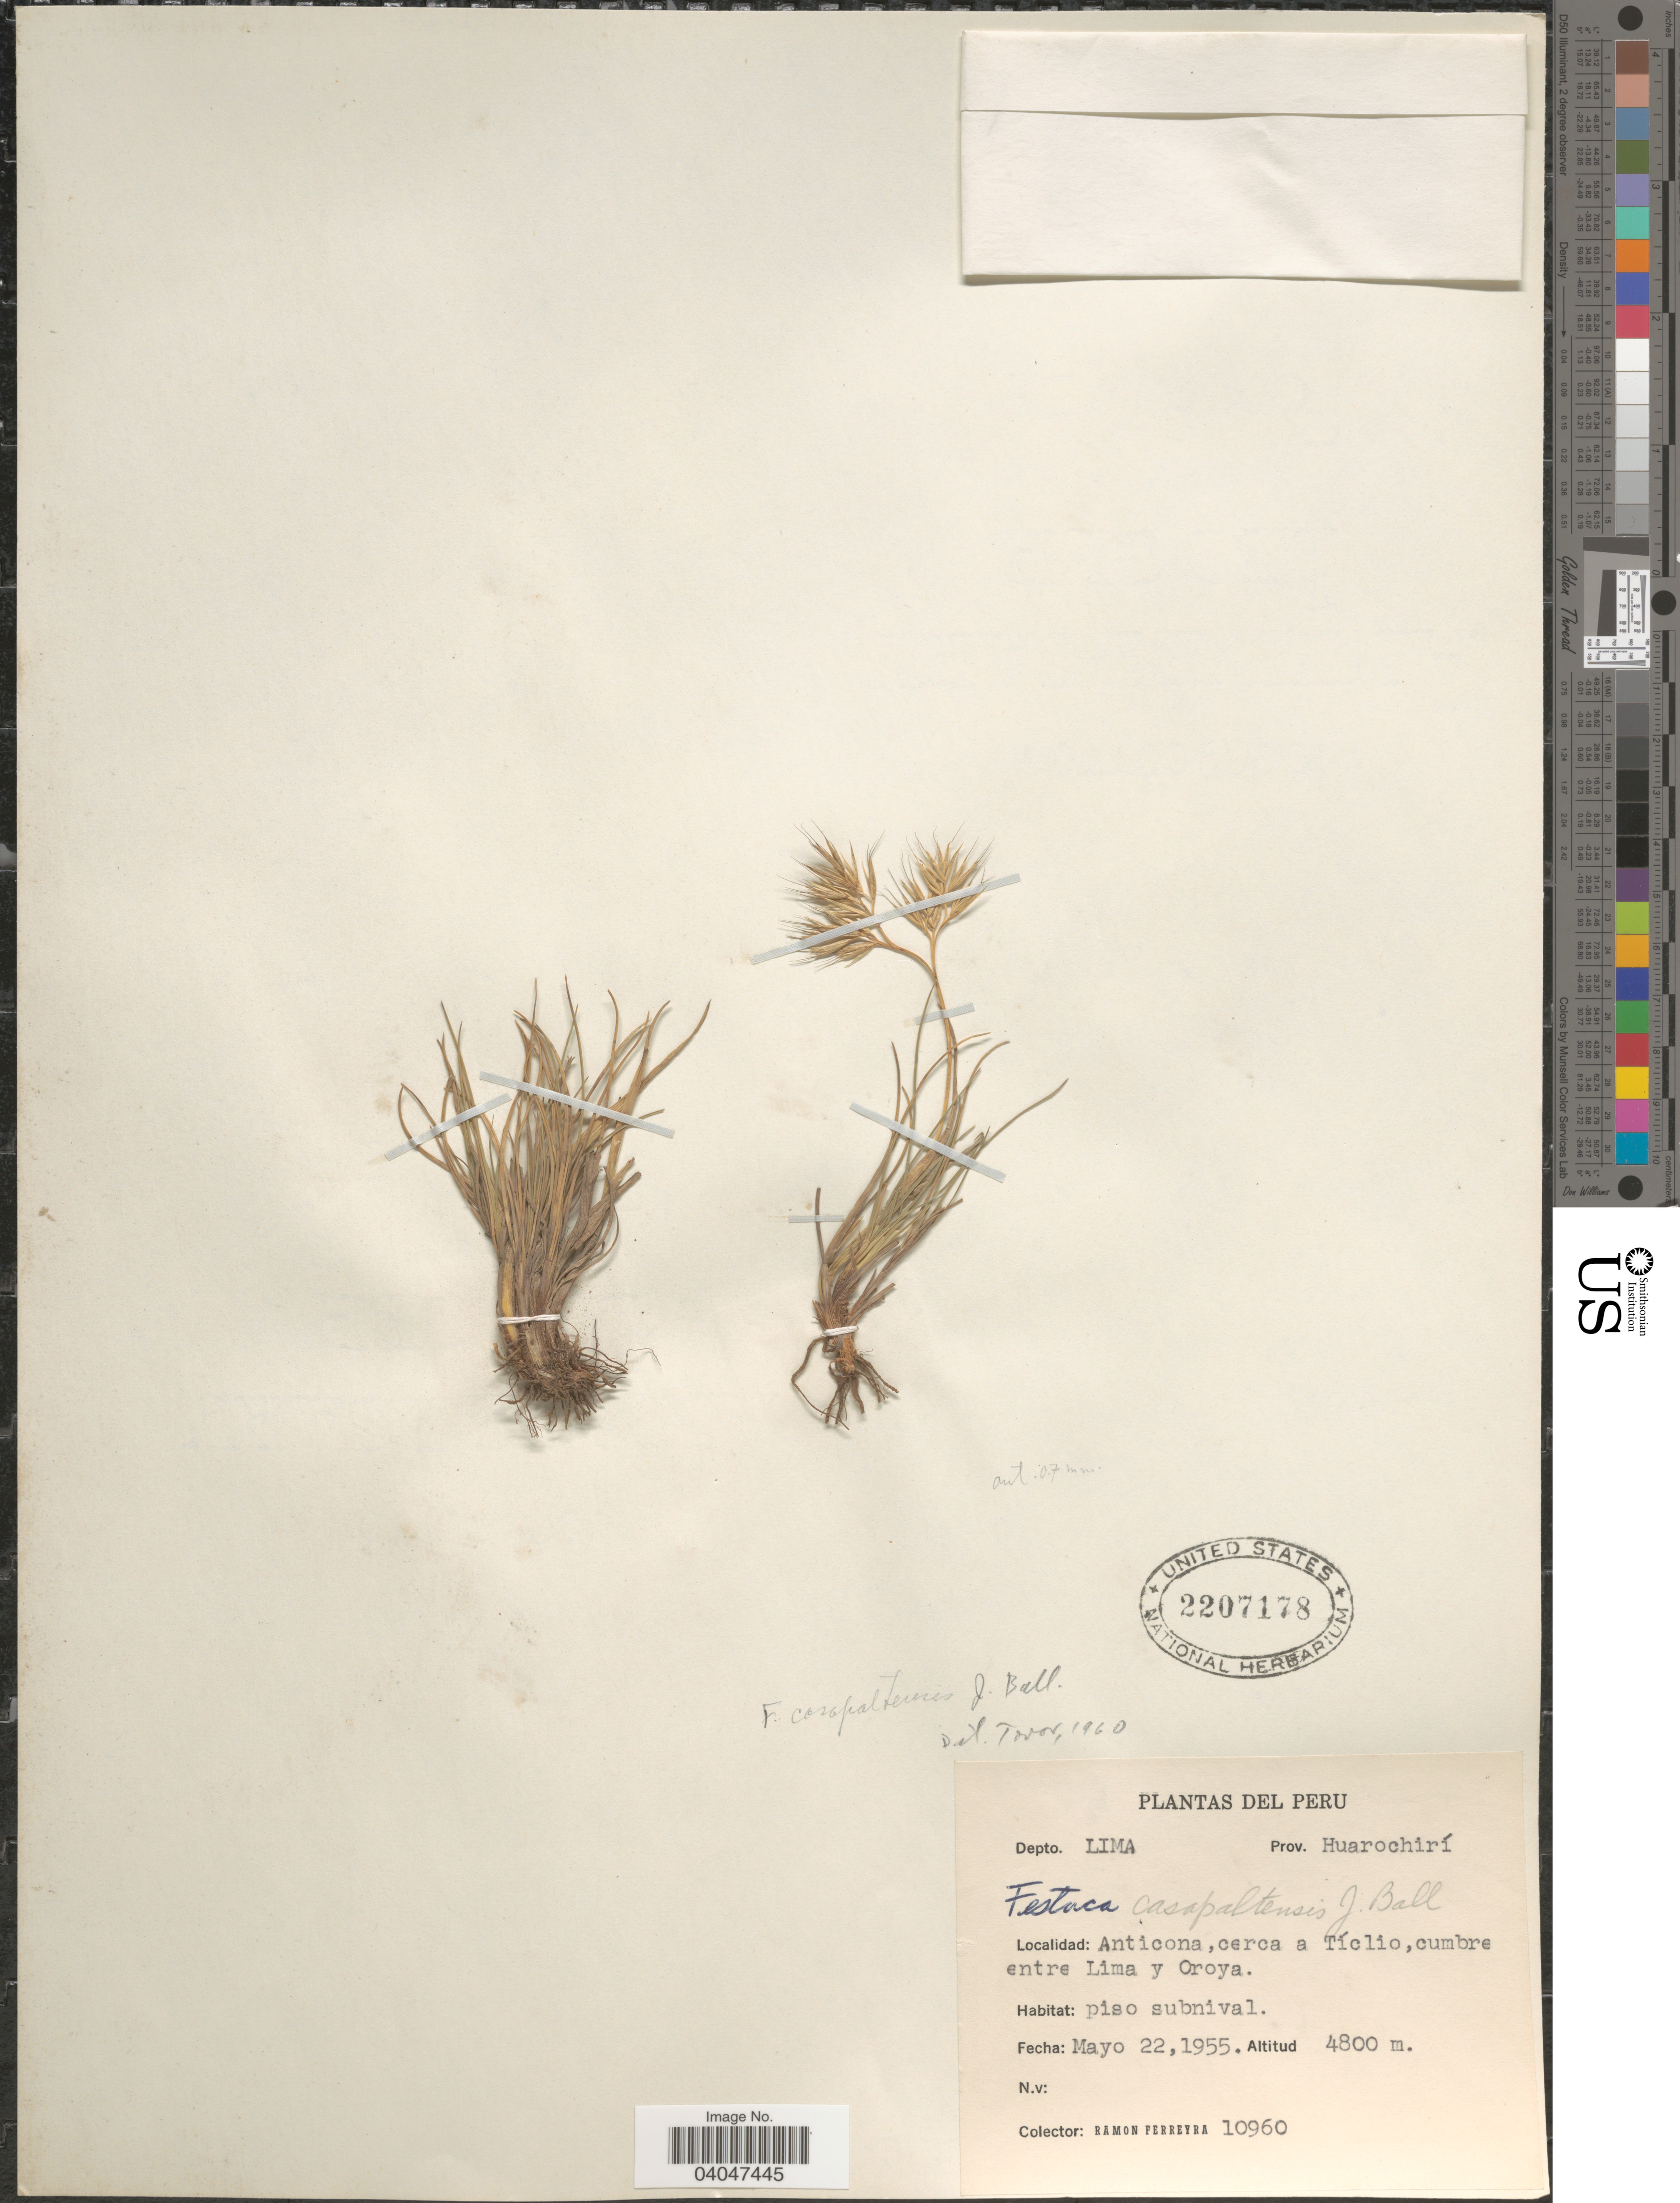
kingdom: Plantae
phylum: Tracheophyta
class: Liliopsida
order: Poales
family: Poaceae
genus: Festuca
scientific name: Festuca casapaltensis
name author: Ball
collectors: R. A. Ferreyra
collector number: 10960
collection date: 1955-05-22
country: Peru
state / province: Lima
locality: Depto. Lima. Prov. Huarochirí. Anticona, cerca a Tíclio, cumbre entre Lima y Oroya.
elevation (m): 4800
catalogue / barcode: US 2207178